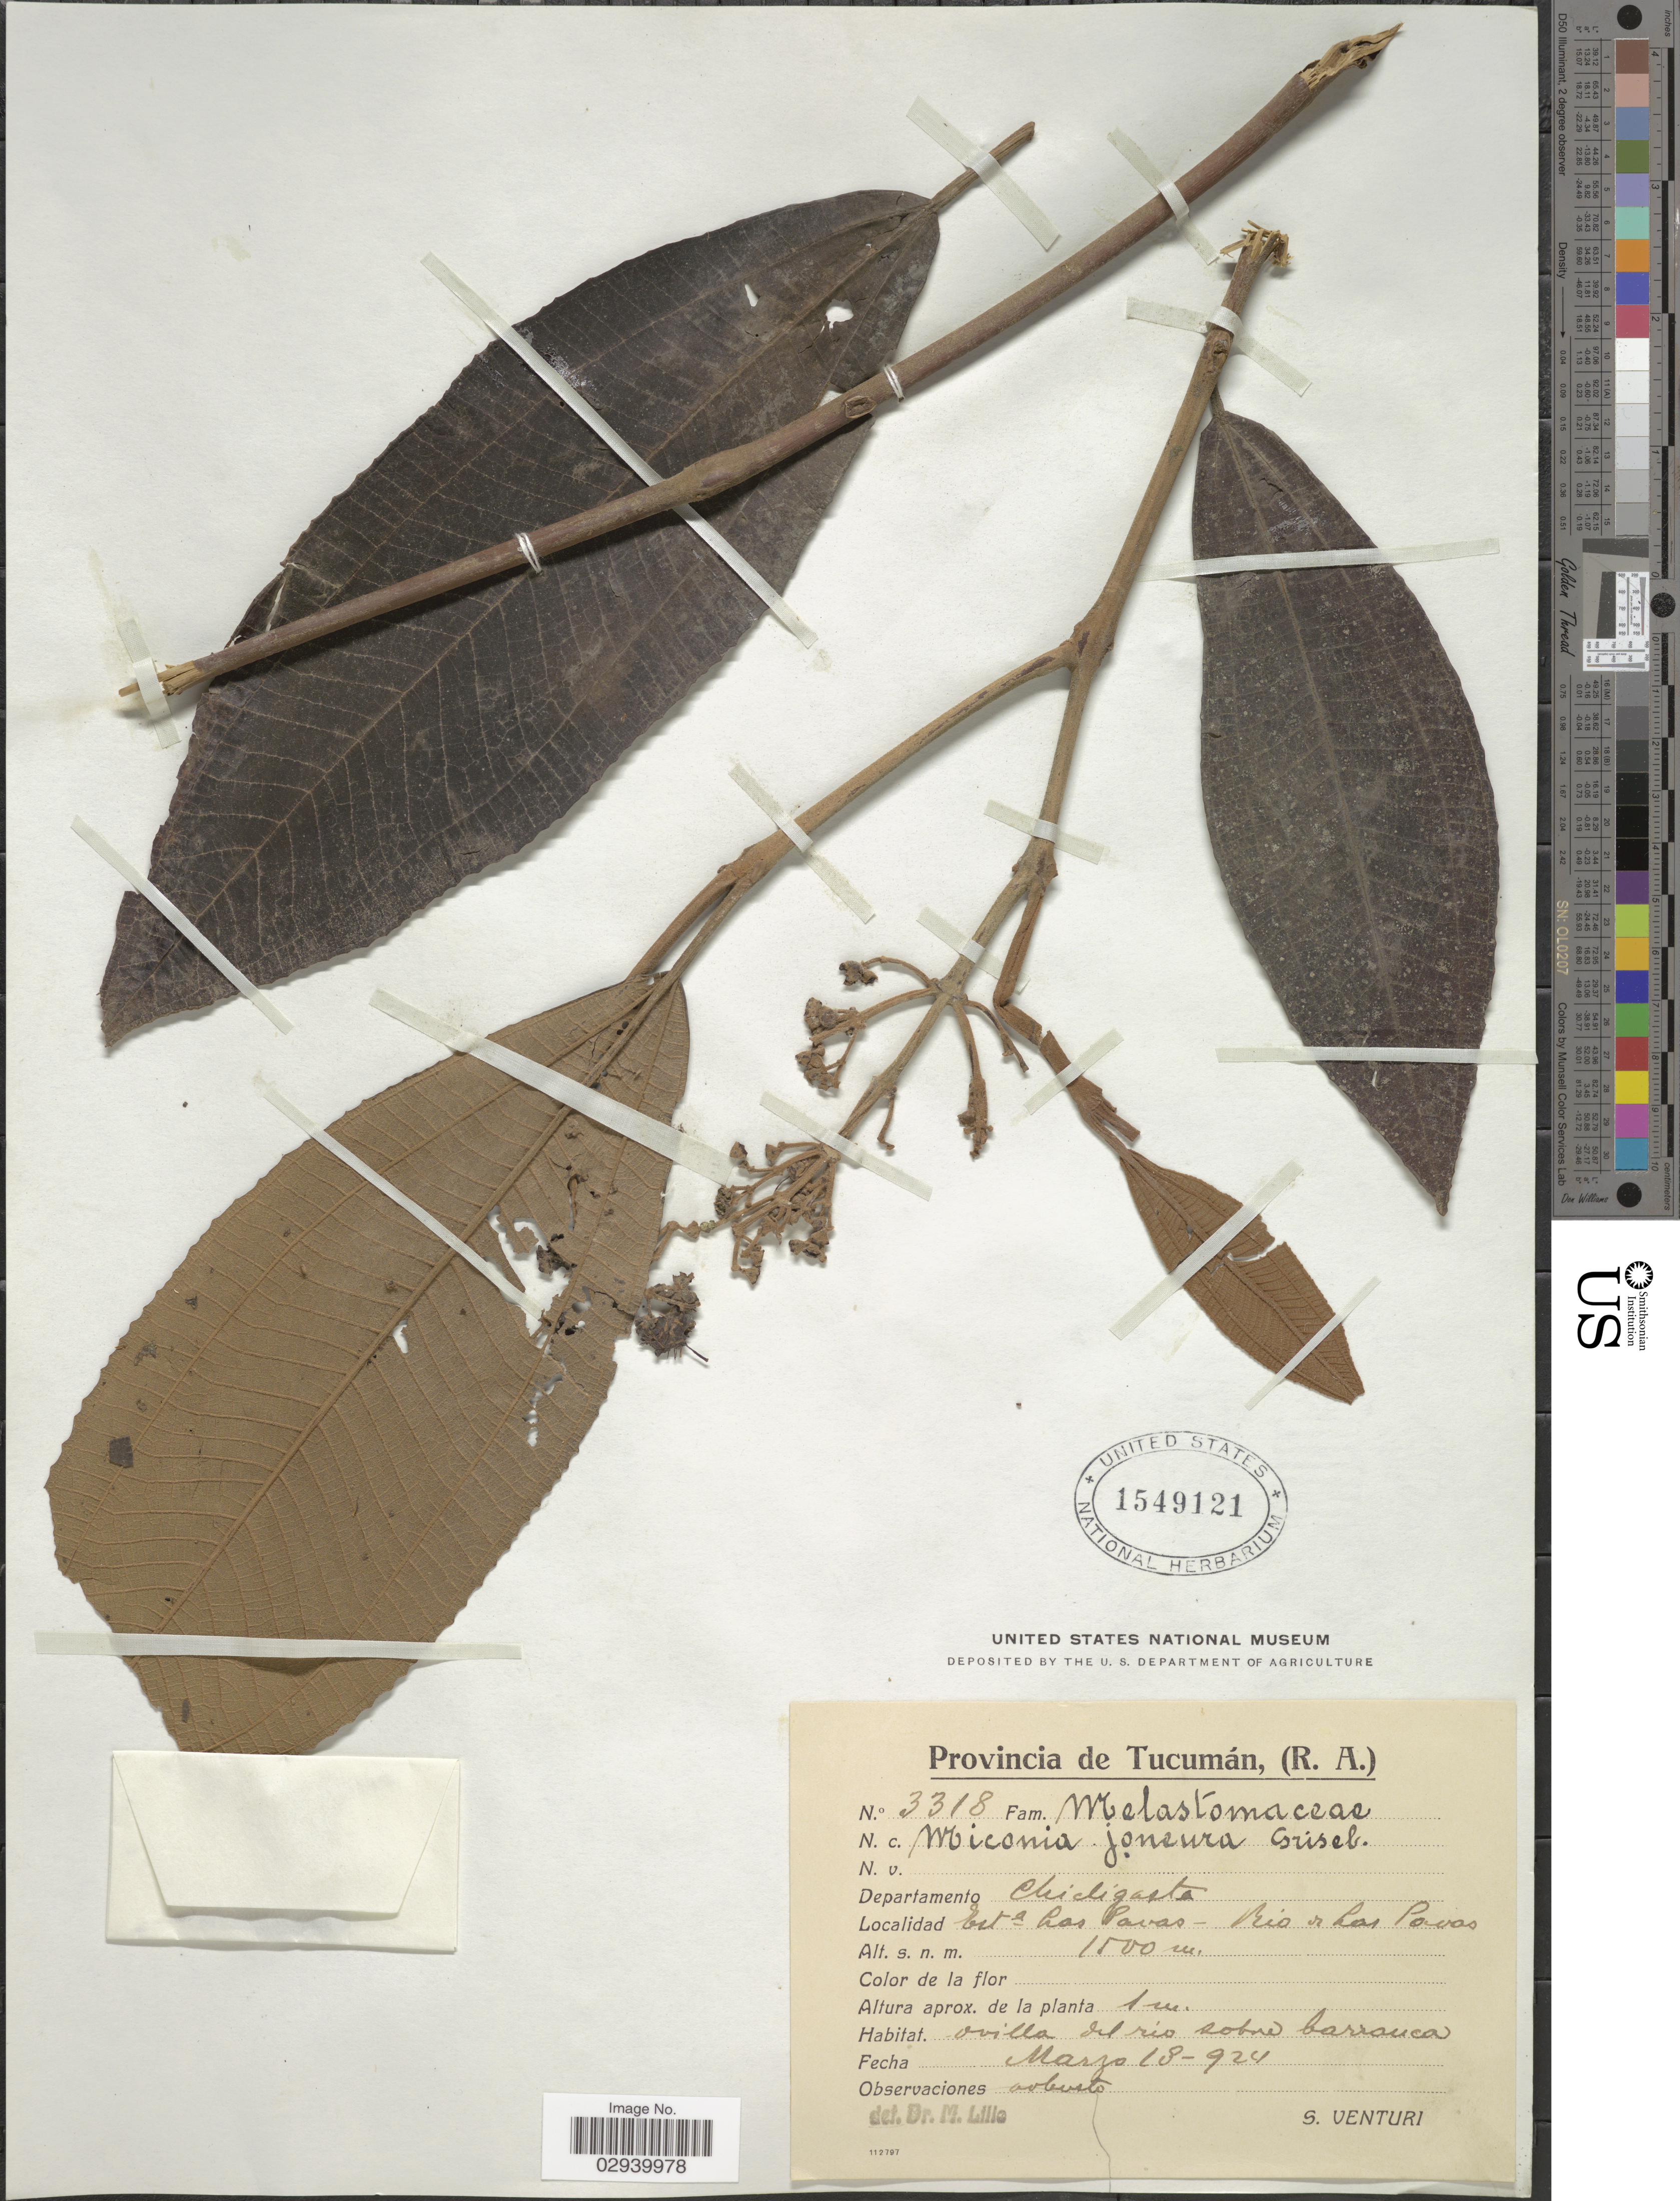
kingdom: Plantae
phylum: Tracheophyta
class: Magnoliopsida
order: Myrtales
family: Melastomataceae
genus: Miconia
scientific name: Miconia ioneura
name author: Griseb.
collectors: S. Venturi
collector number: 3318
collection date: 1924-03-18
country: Argentina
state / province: Tucuman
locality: (R.A.), Departamento Chicligasta. Esta Las Pavas - Rio de Las Pavas.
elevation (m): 1500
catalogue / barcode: US 1549121